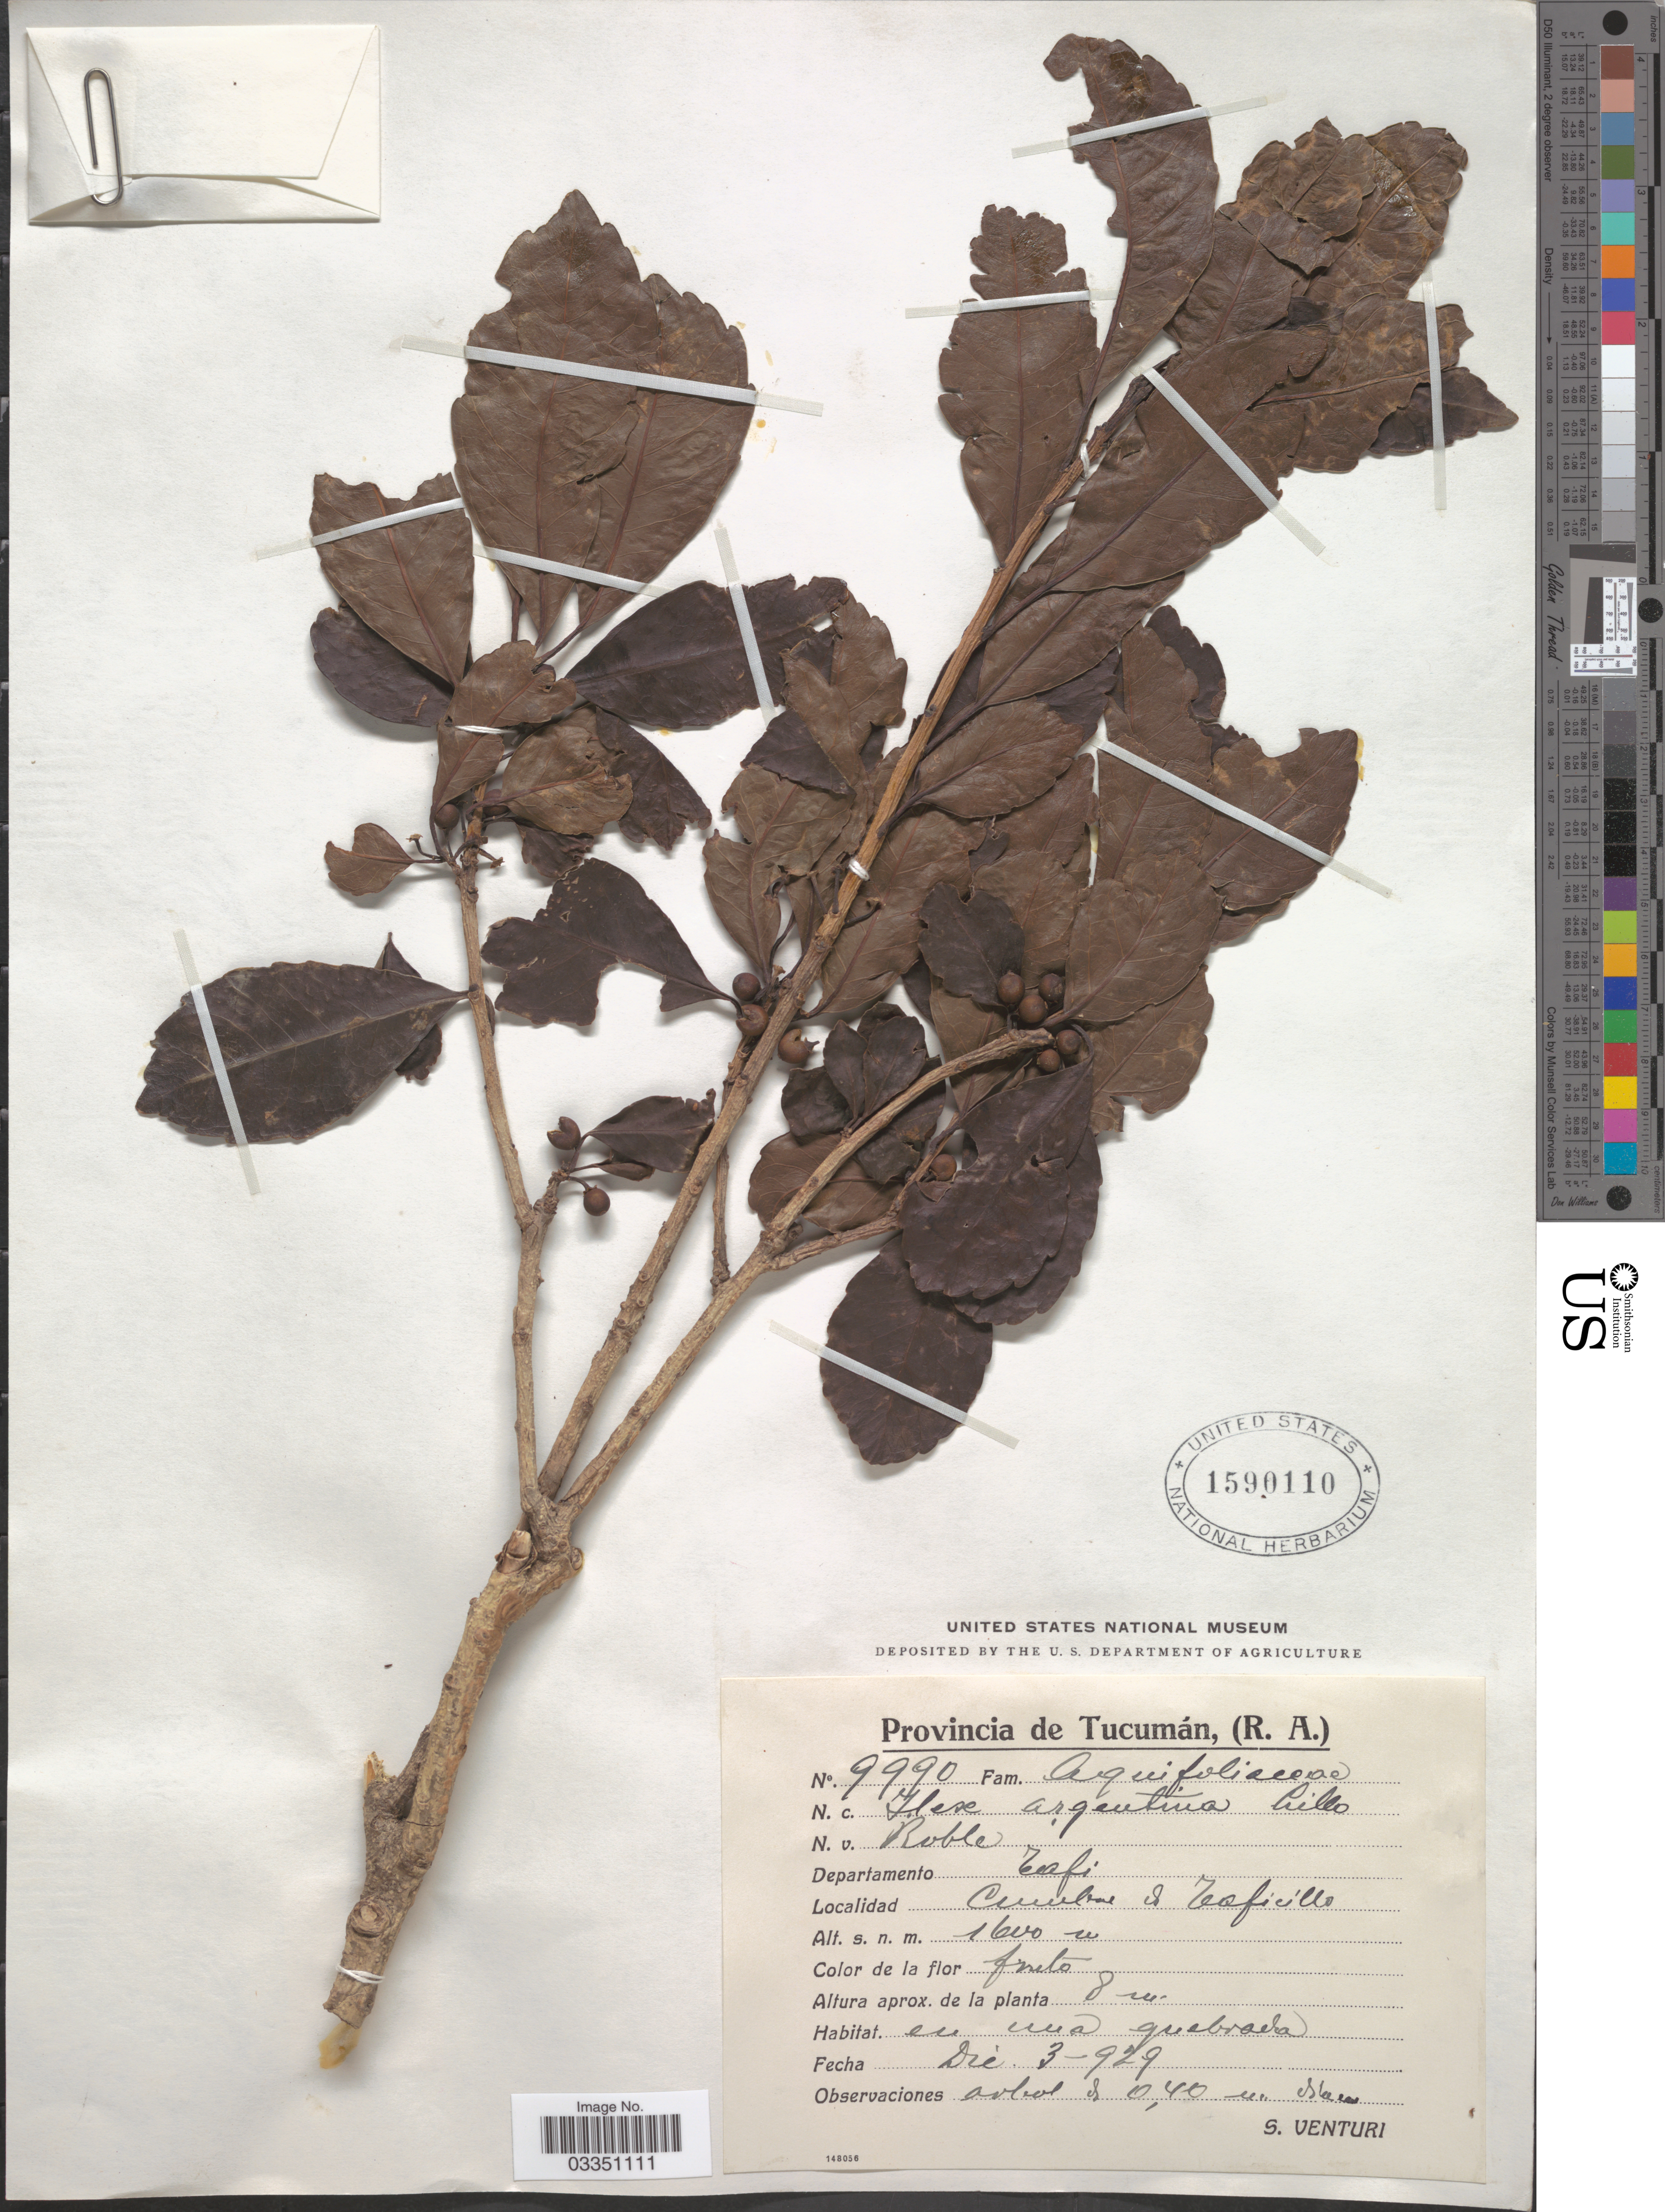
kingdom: Plantae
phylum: Tracheophyta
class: Magnoliopsida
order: Aquifoliales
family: Aquifoliaceae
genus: Ilex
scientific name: Ilex argentina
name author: Lillo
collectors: S. Venturi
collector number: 9990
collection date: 1929-12-03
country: Argentina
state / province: Tucuman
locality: Departamento Tafi. Cumbre el Taficillo.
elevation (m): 1600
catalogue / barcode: US 1590110